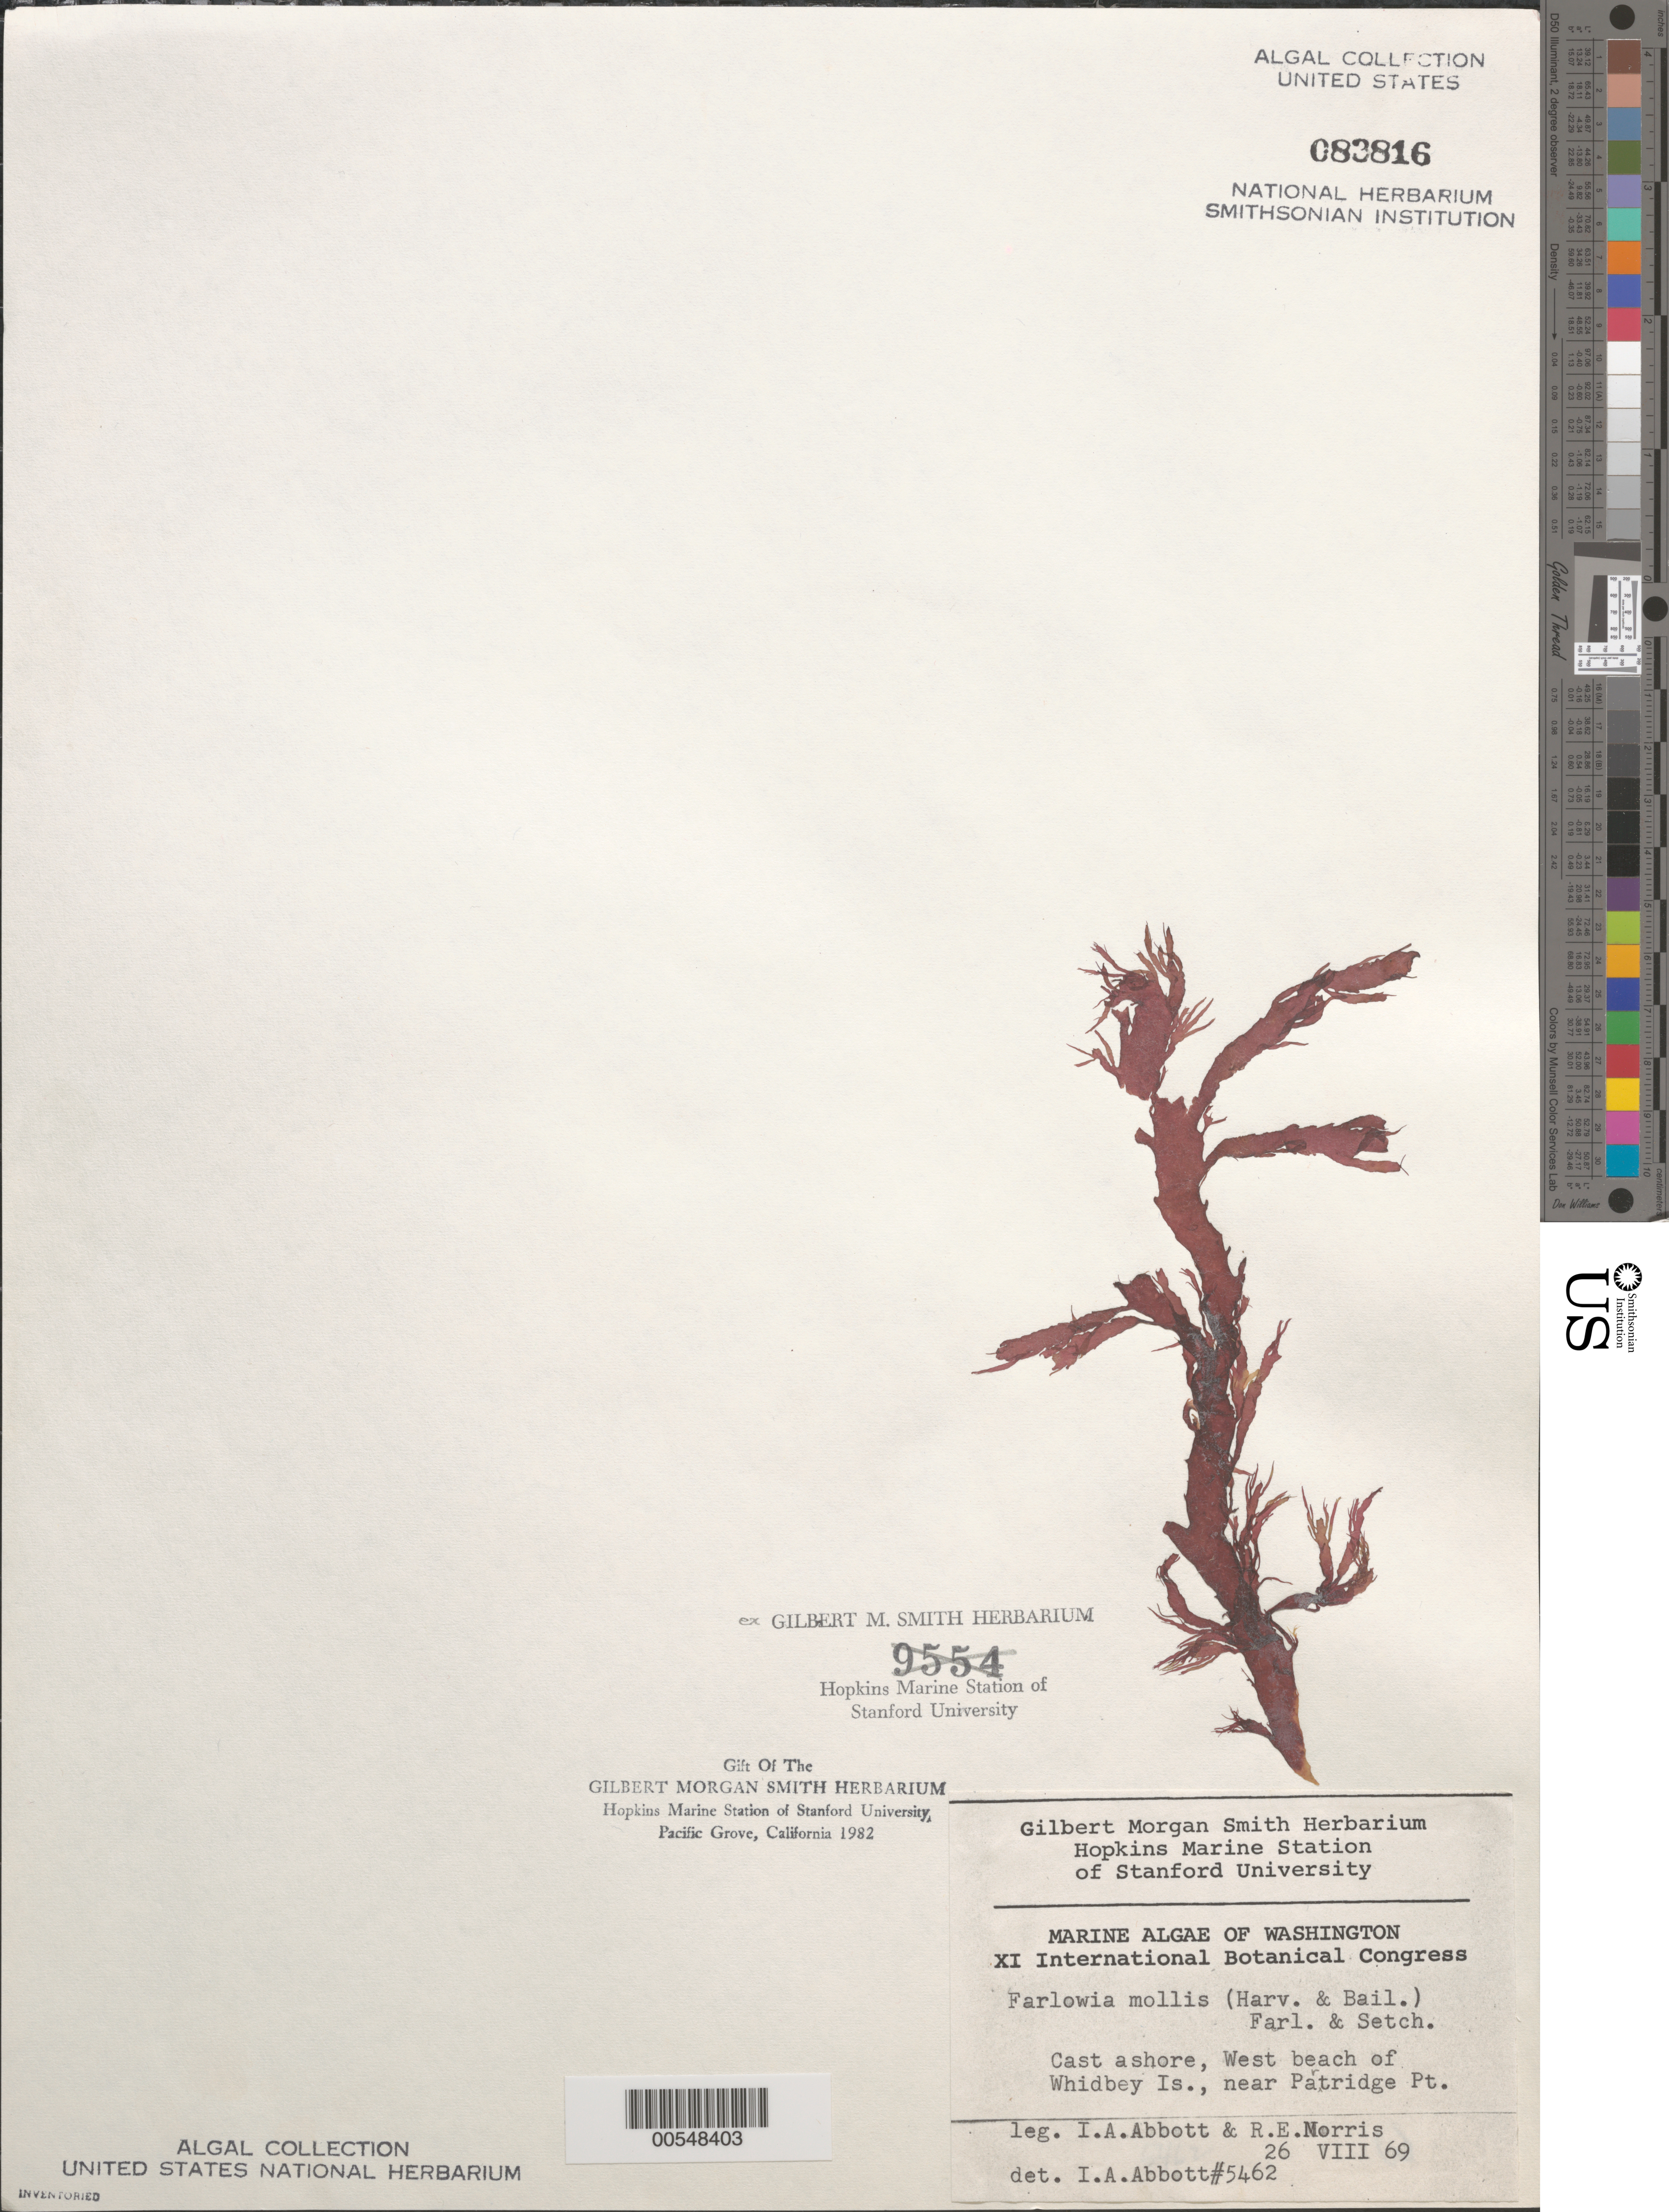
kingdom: Plantae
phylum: Rhodophyta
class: Florideophyceae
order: Gigartinales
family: Dumontiaceae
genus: Farlowia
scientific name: Farlowia mollis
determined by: Abbott, Isabella A.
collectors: I. A. Abbott & R. E. Norris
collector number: IAA 5462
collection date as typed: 26 Aug 1969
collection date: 1969-08-26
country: United States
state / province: Washington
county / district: Island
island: Whidbey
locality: West Beach near Partridge Point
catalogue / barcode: US 83816